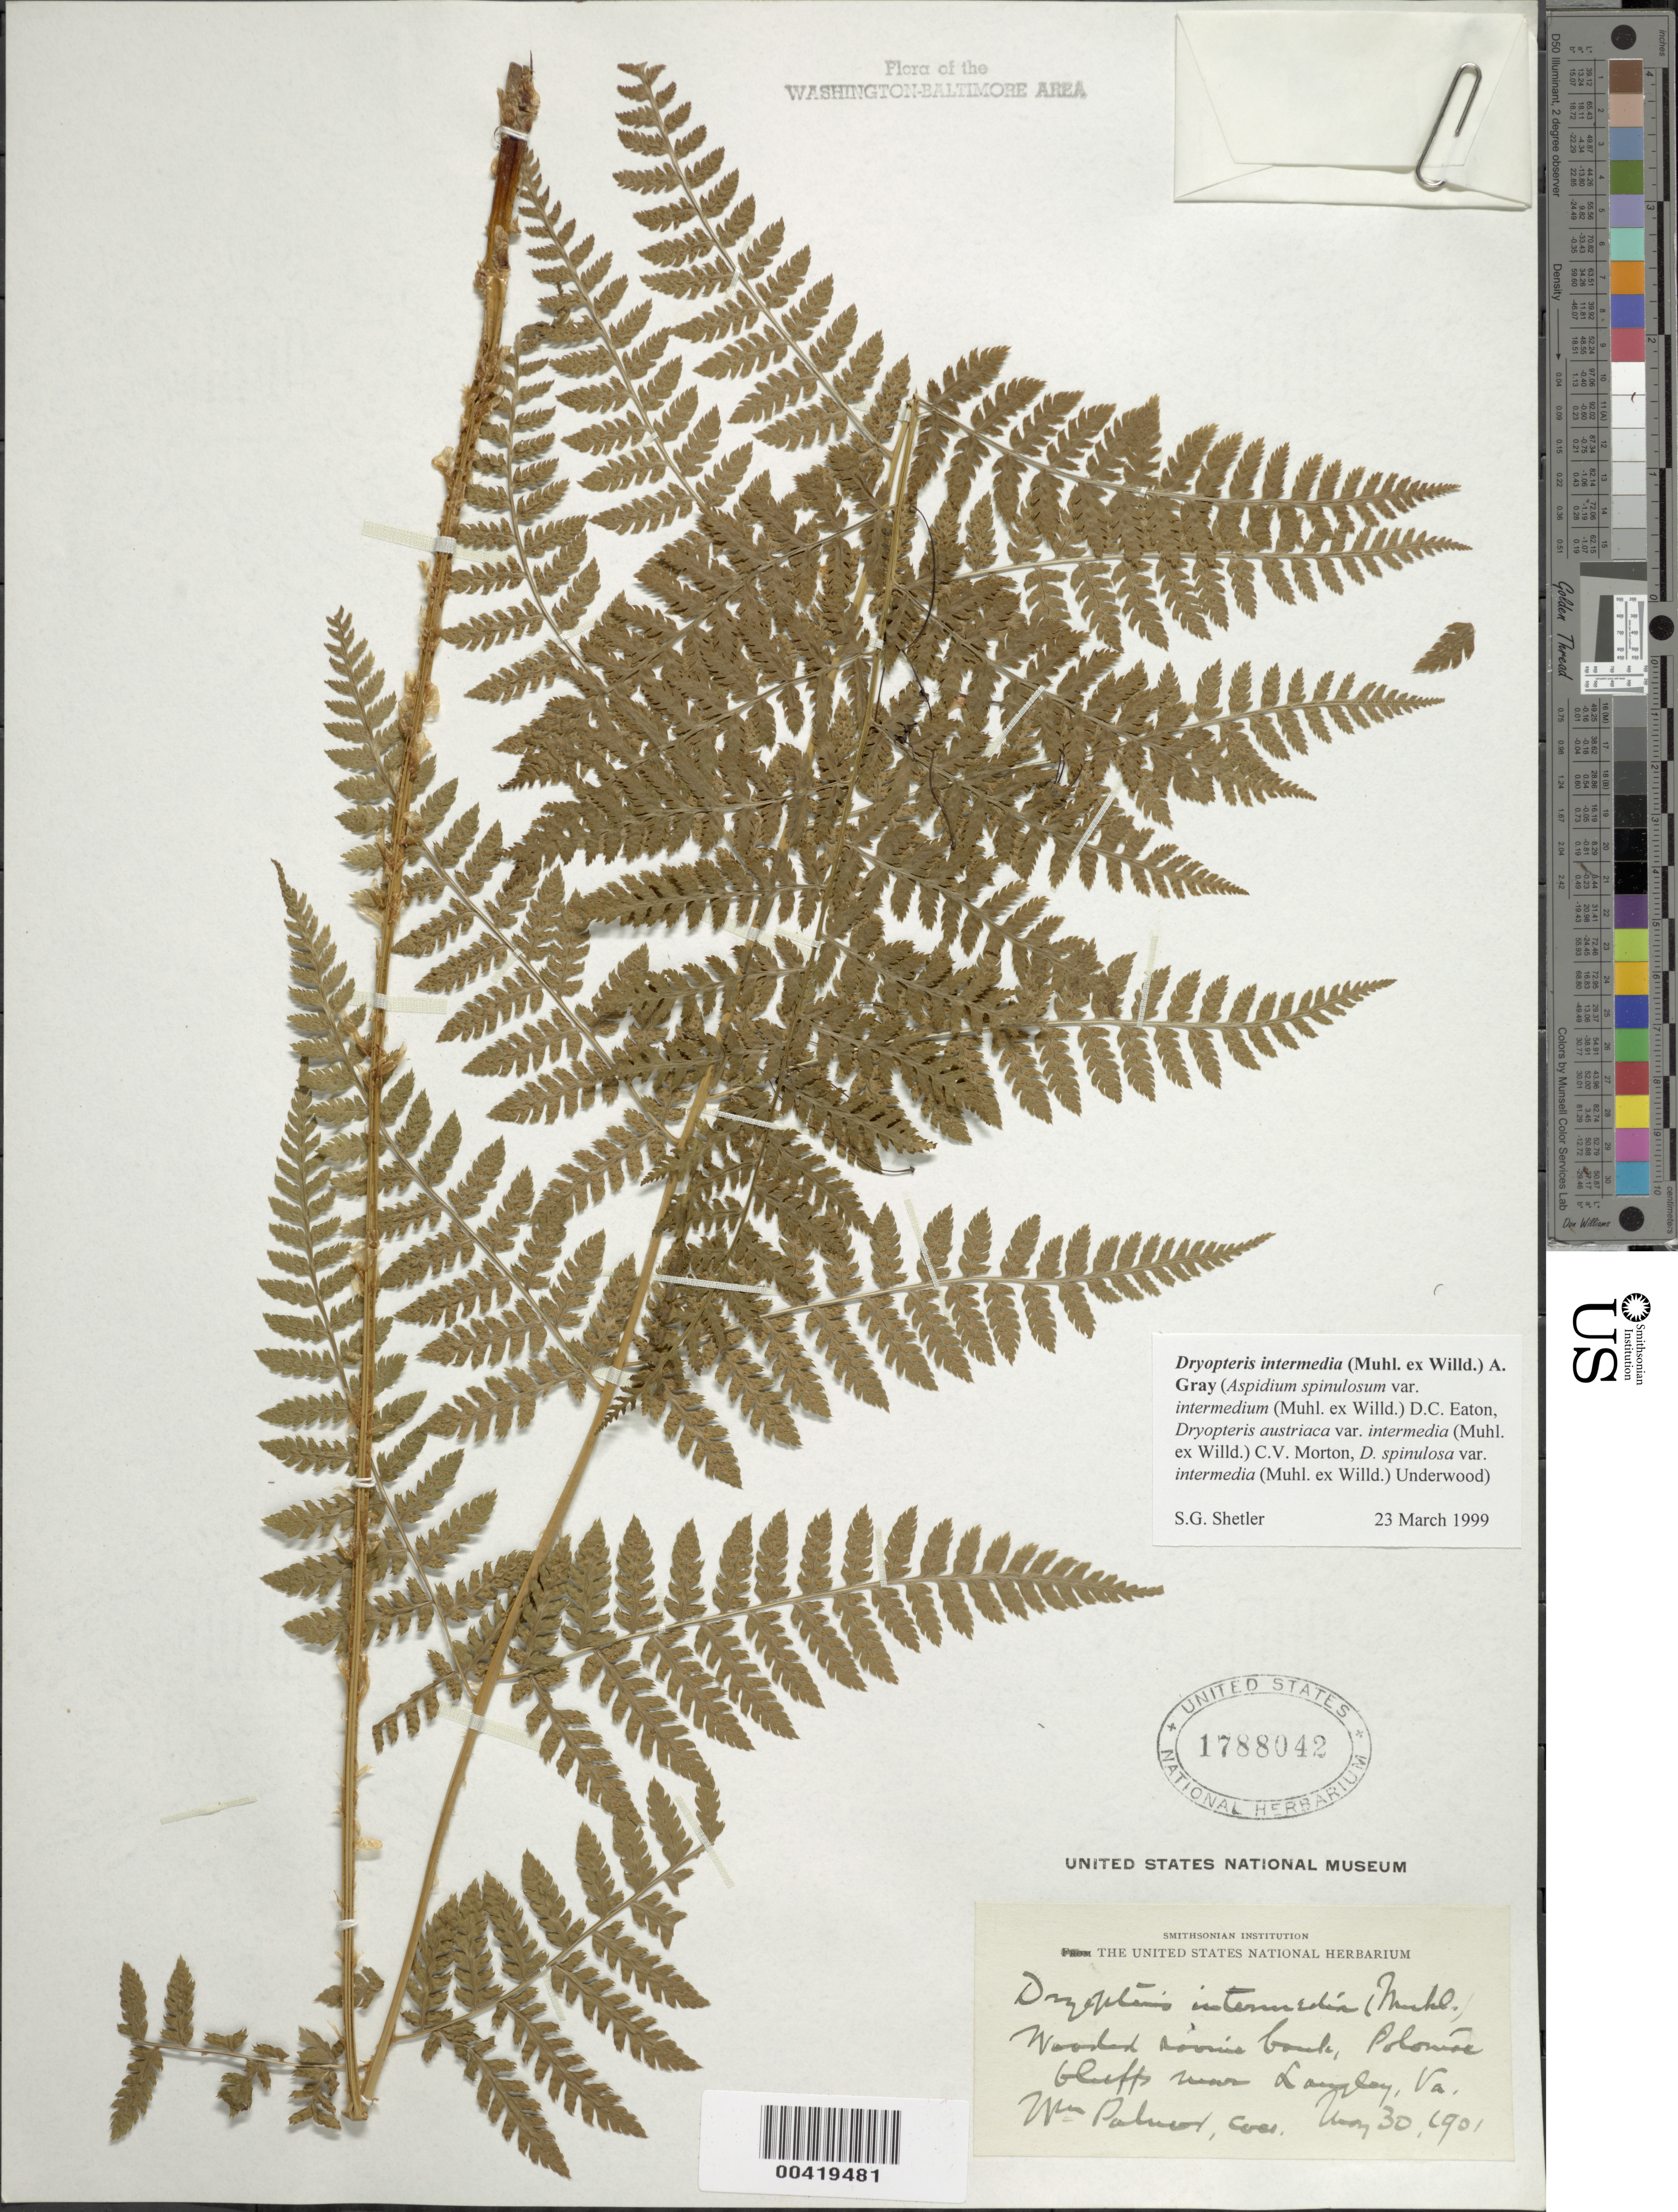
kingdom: Plantae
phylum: Tracheophyta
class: Polypodiopsida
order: Polypodiales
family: Dryopteridaceae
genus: Dryopteris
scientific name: Dryopteris intermedia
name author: (Muhl.) A. Gray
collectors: W. Palmer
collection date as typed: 30 May 1901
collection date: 1901-05-30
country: United States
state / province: Virginia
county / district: Fairfax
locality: Potomac Bluffs, near Langley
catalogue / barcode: US 1788042